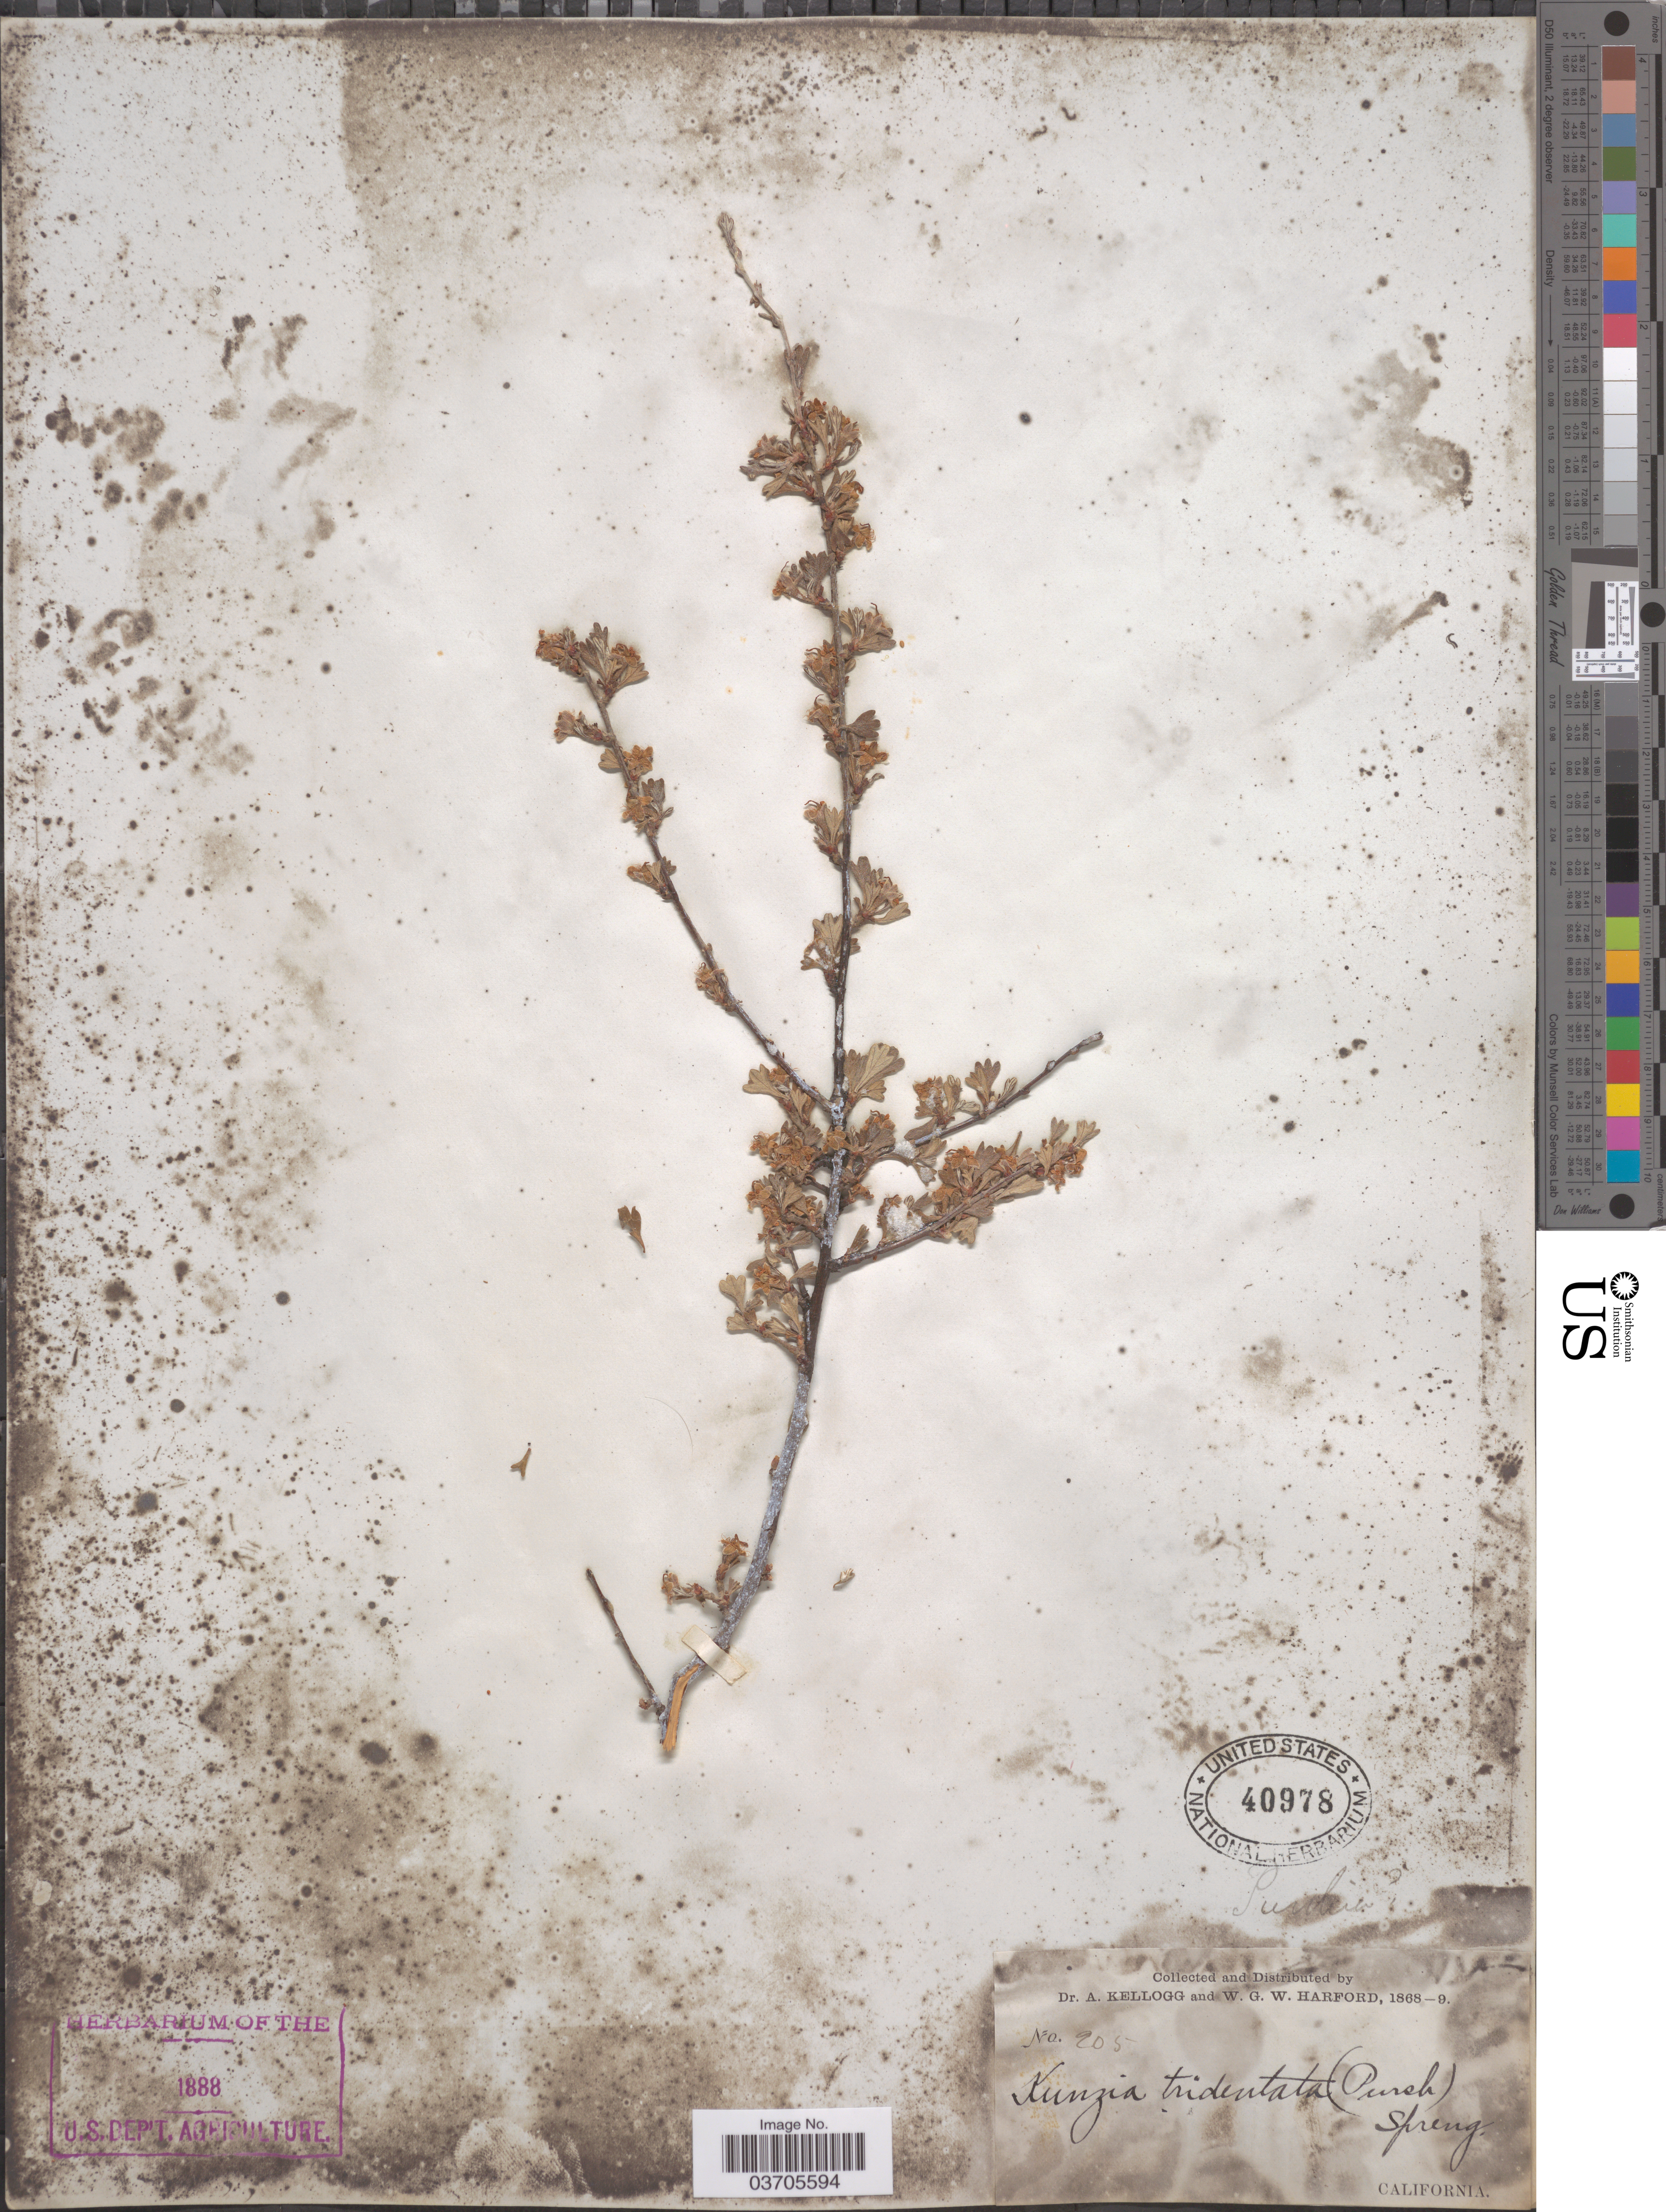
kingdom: Plantae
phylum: Tracheophyta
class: Magnoliopsida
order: Rosales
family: Rosaceae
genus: Purshia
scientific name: Purshia tridentata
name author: (Pursh) DC.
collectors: A. Kellogg & W. G. W. Harford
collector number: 205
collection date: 1868/1869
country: United States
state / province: California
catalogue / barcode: US 40978